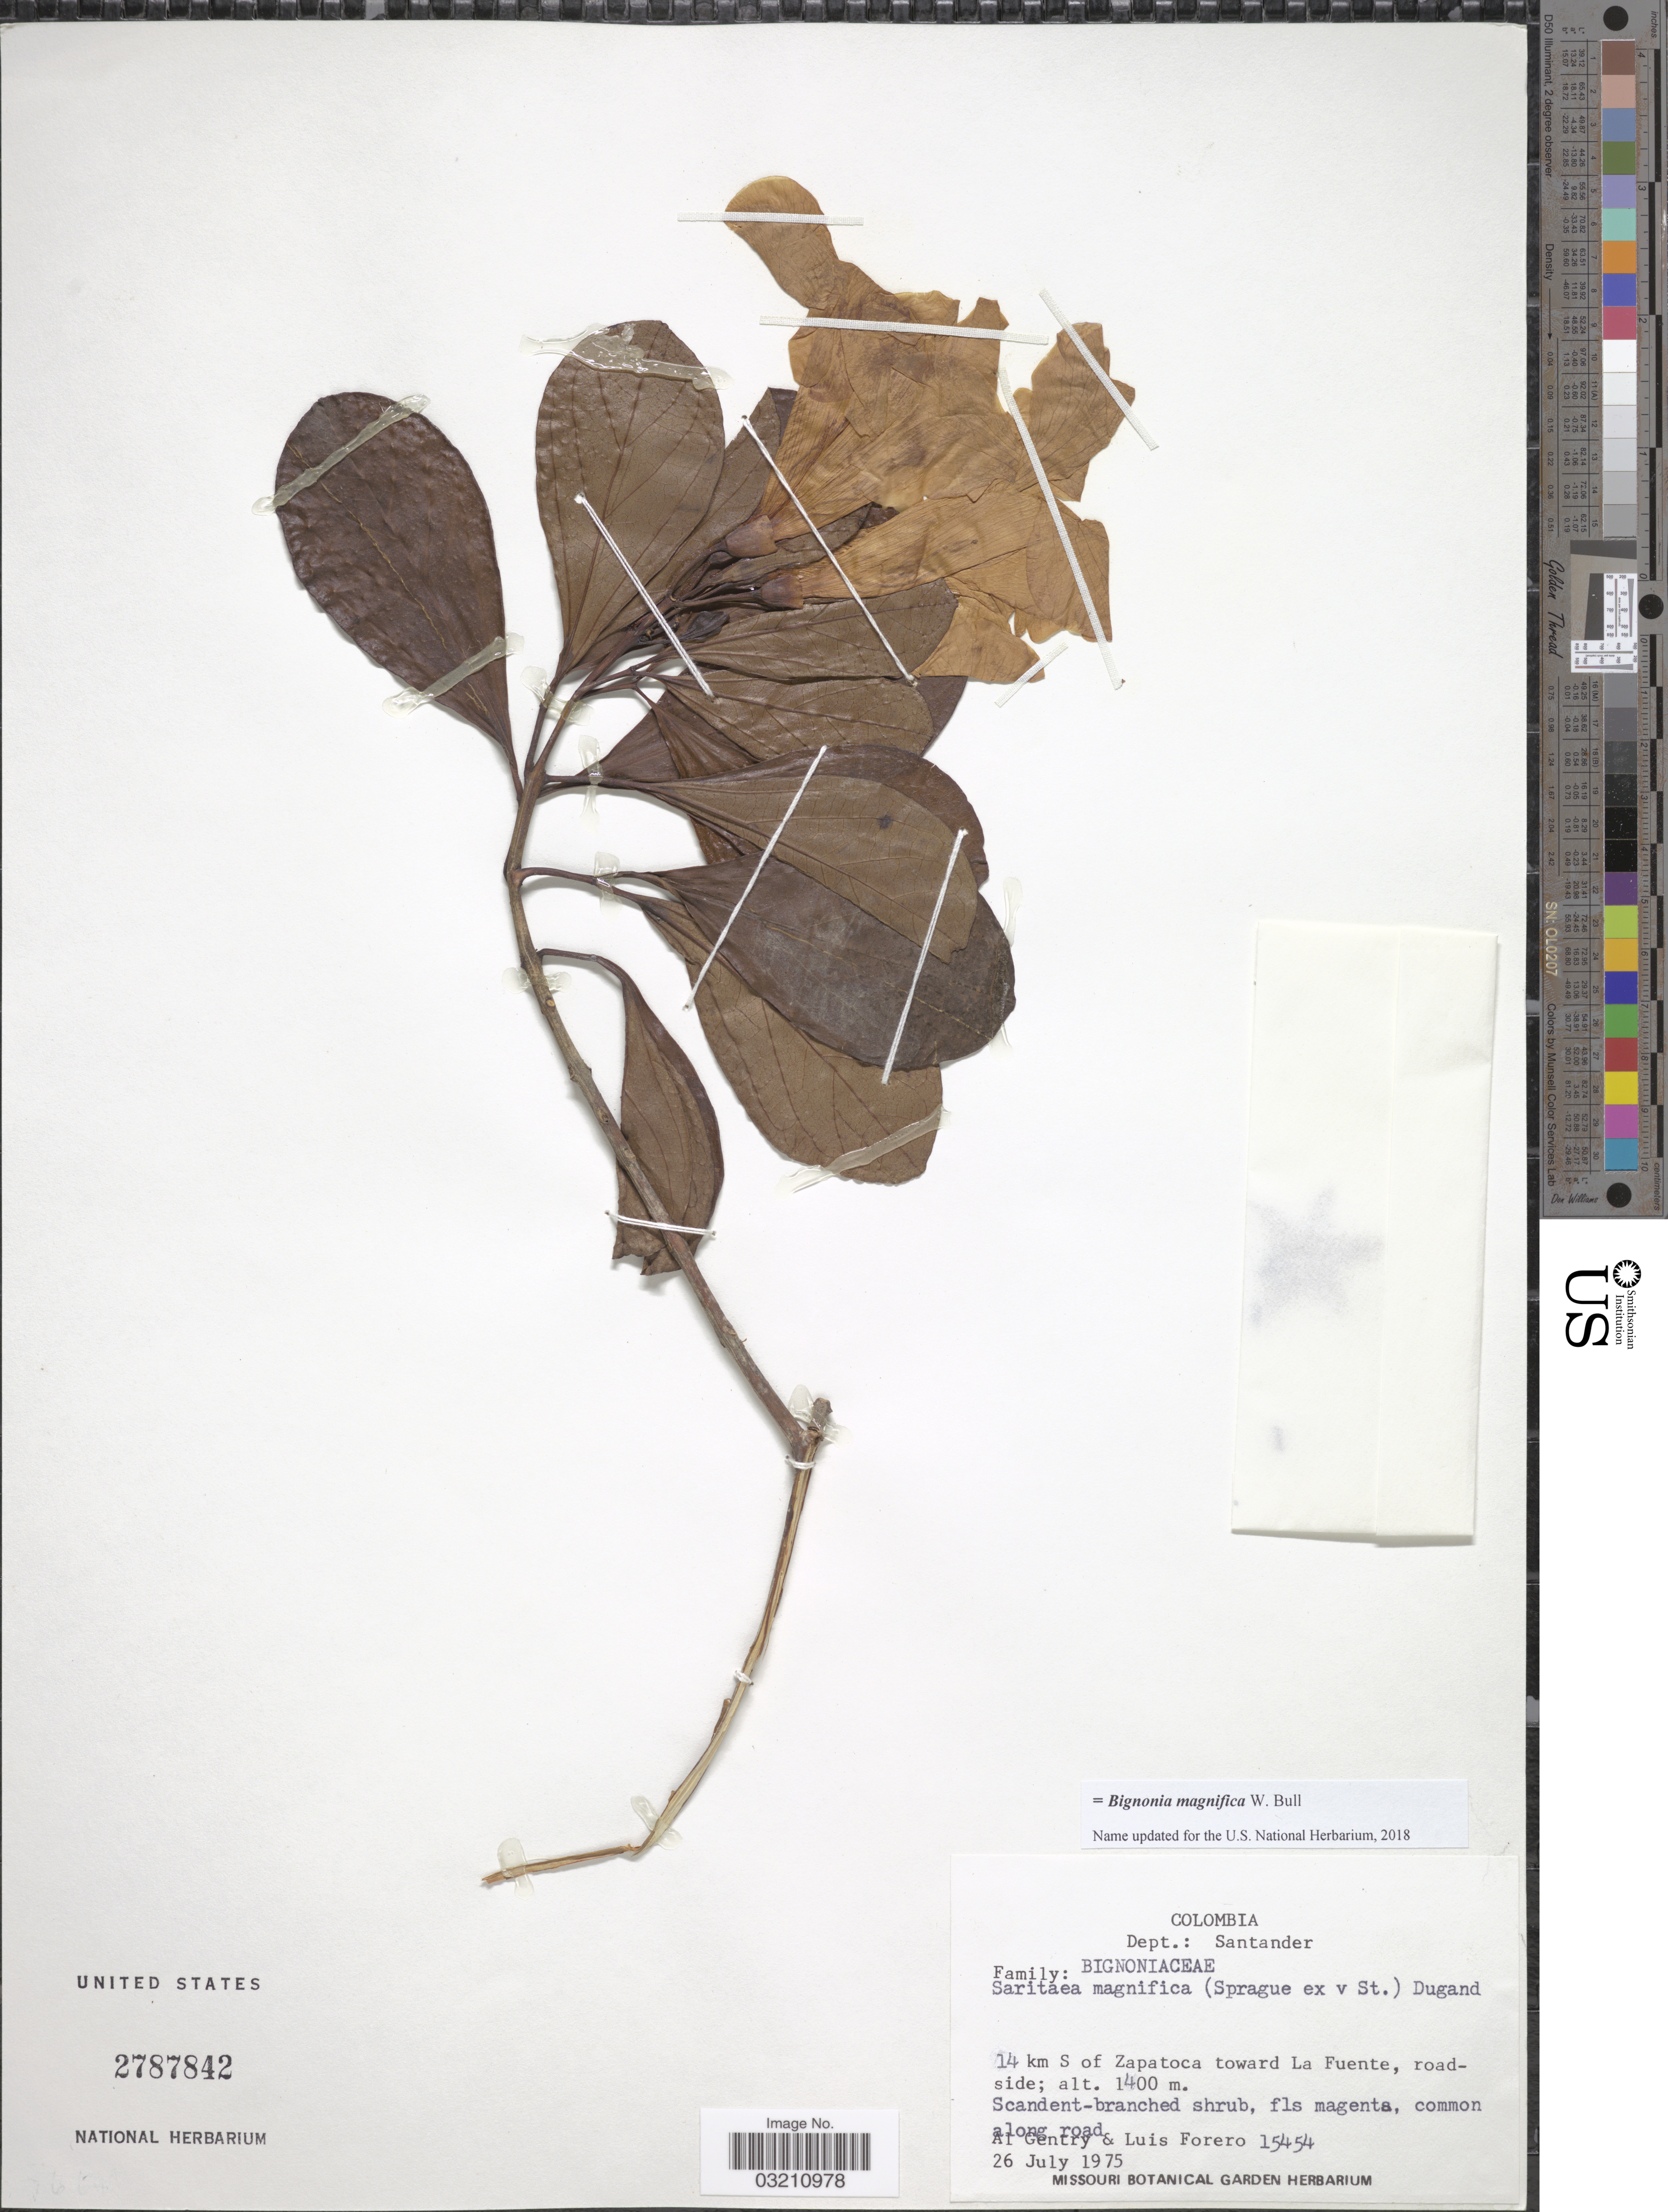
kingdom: Plantae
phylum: Tracheophyta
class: Magnoliopsida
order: Lamiales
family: Bignoniaceae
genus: Bignonia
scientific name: Bignonia magnifica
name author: W. Bull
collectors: A. H. Gentry & L. Forero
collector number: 15454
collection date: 1975-07-26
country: Colombia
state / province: Santander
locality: Dept. Santander. 14 km S of Zapatoca toward La Fuente, roadside.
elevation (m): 1400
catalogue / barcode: US 2787842